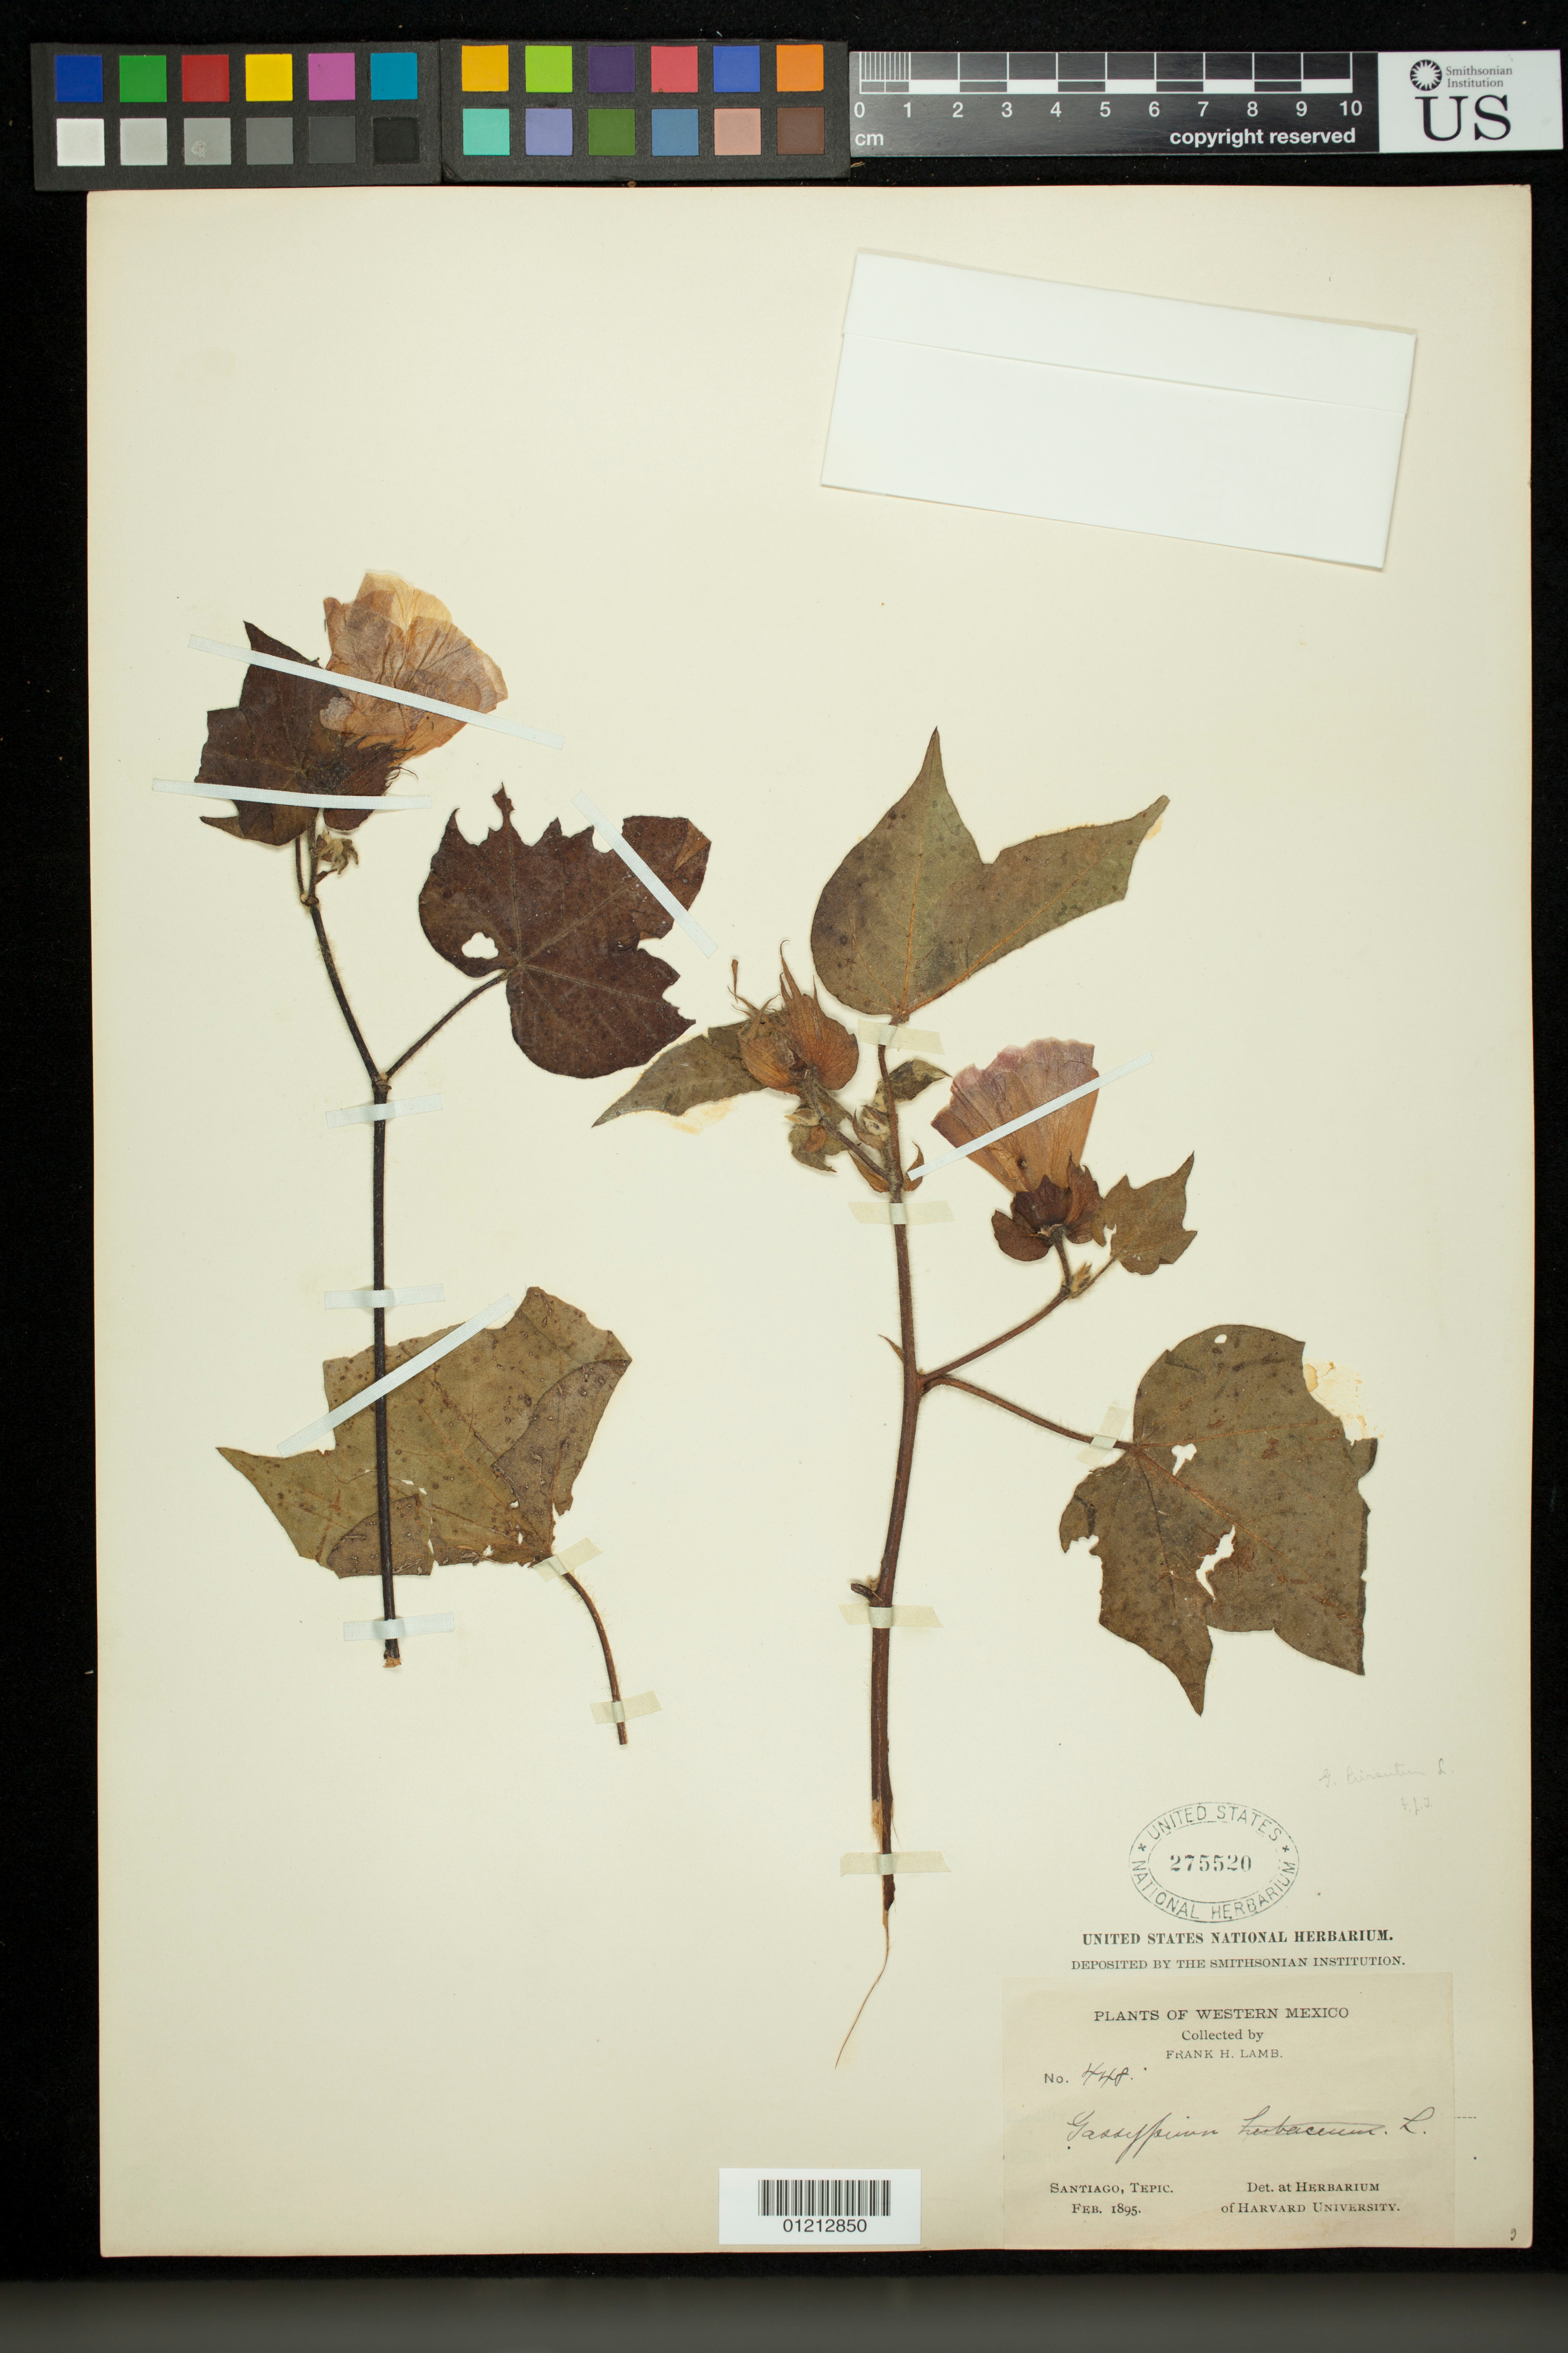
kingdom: Plantae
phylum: Tracheophyta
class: Magnoliopsida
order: Malvales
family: Malvaceae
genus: Gossypium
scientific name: Gossypium hirsutum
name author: L.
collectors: F. H. Lamb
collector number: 448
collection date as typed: Feb 1895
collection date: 1895-02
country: Mexico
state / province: Nayarit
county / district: Santiago Ixcuintla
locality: [Misapplied label? See US 275199].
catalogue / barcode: US 275520